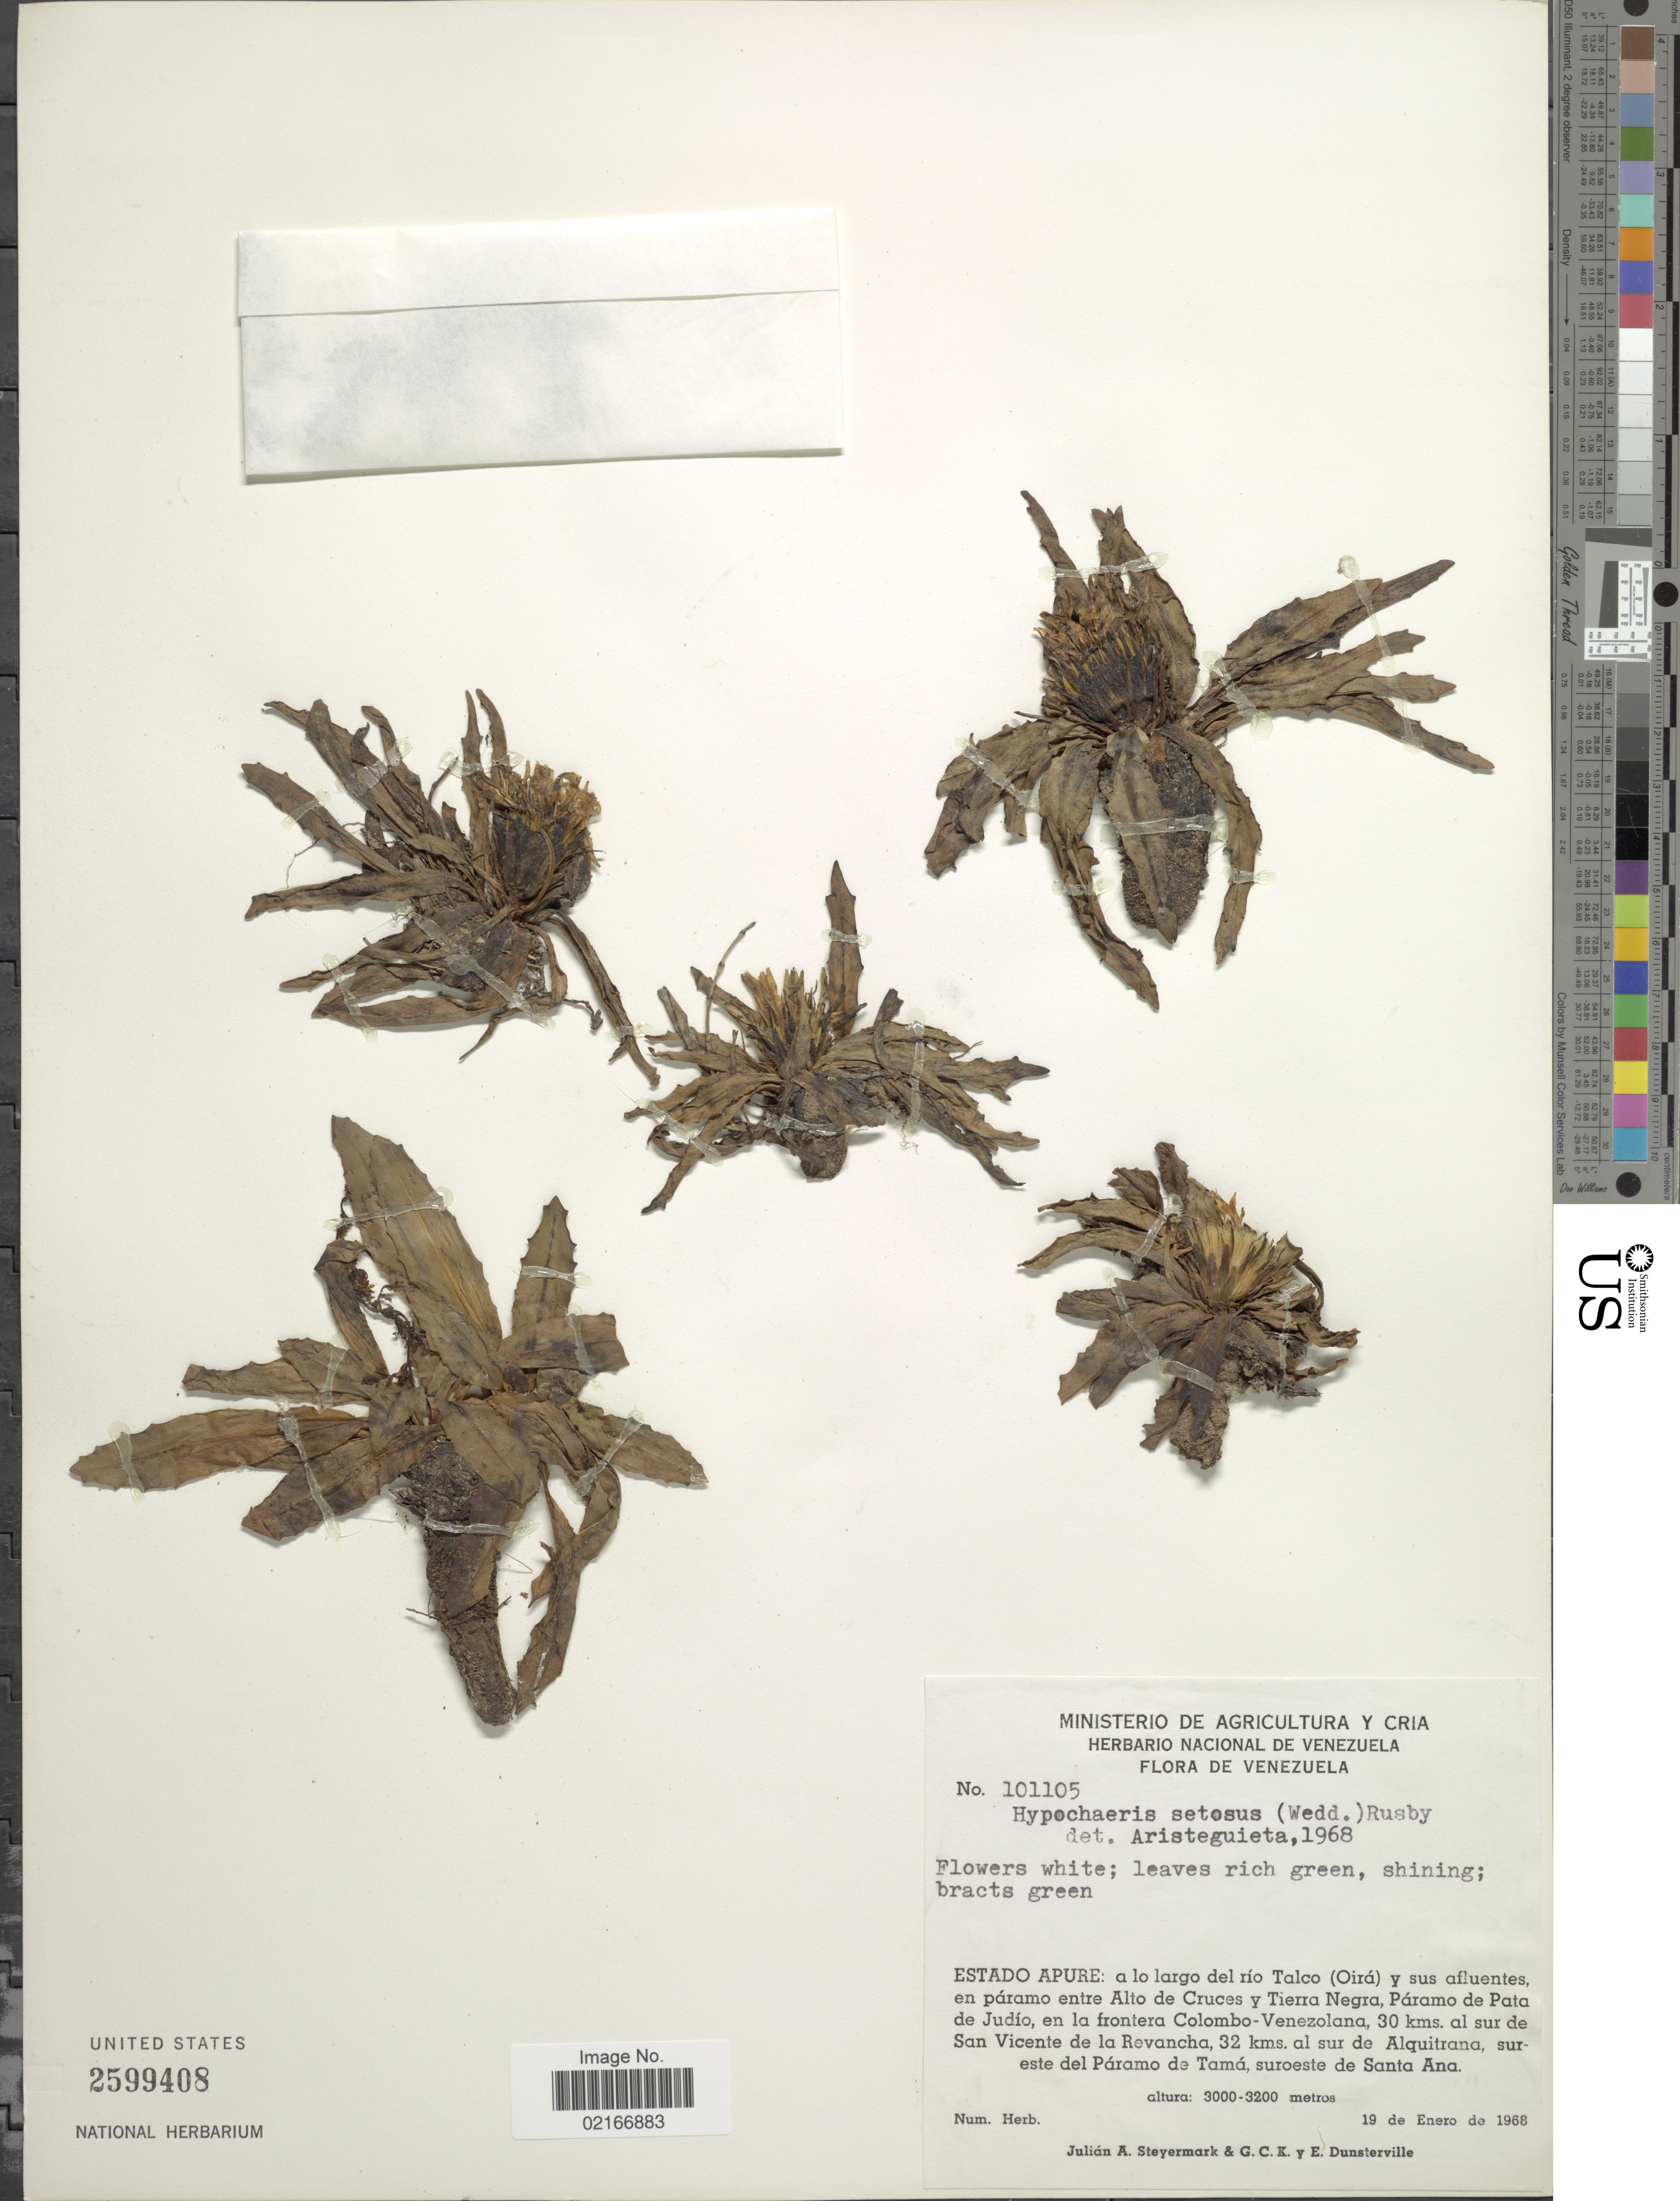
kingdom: Plantae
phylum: Tracheophyta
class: Magnoliopsida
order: Asterales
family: Asteraceae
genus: Hypochaeris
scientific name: Hypochaeris setosa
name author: Formánek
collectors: J. Steyermark, G. C. K. Dunsterville & E. Dunsterville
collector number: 101105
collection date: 1968-01-19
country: Venezuela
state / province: Apure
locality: A lo largo del río Talco (Oirá) y sus afluentes, en páramo entre Alto de Cruces y Tierra Negra, Páramo de Pata de Judío, en la frontera Colombo-Venezolana, 30 kms. al sur de San Vicente de la Revancha, 32 kms. al sur de Alquitrana, sureste del Páramo de Tamá, suroeste de Santa Ana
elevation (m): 3000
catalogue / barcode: US 2599408